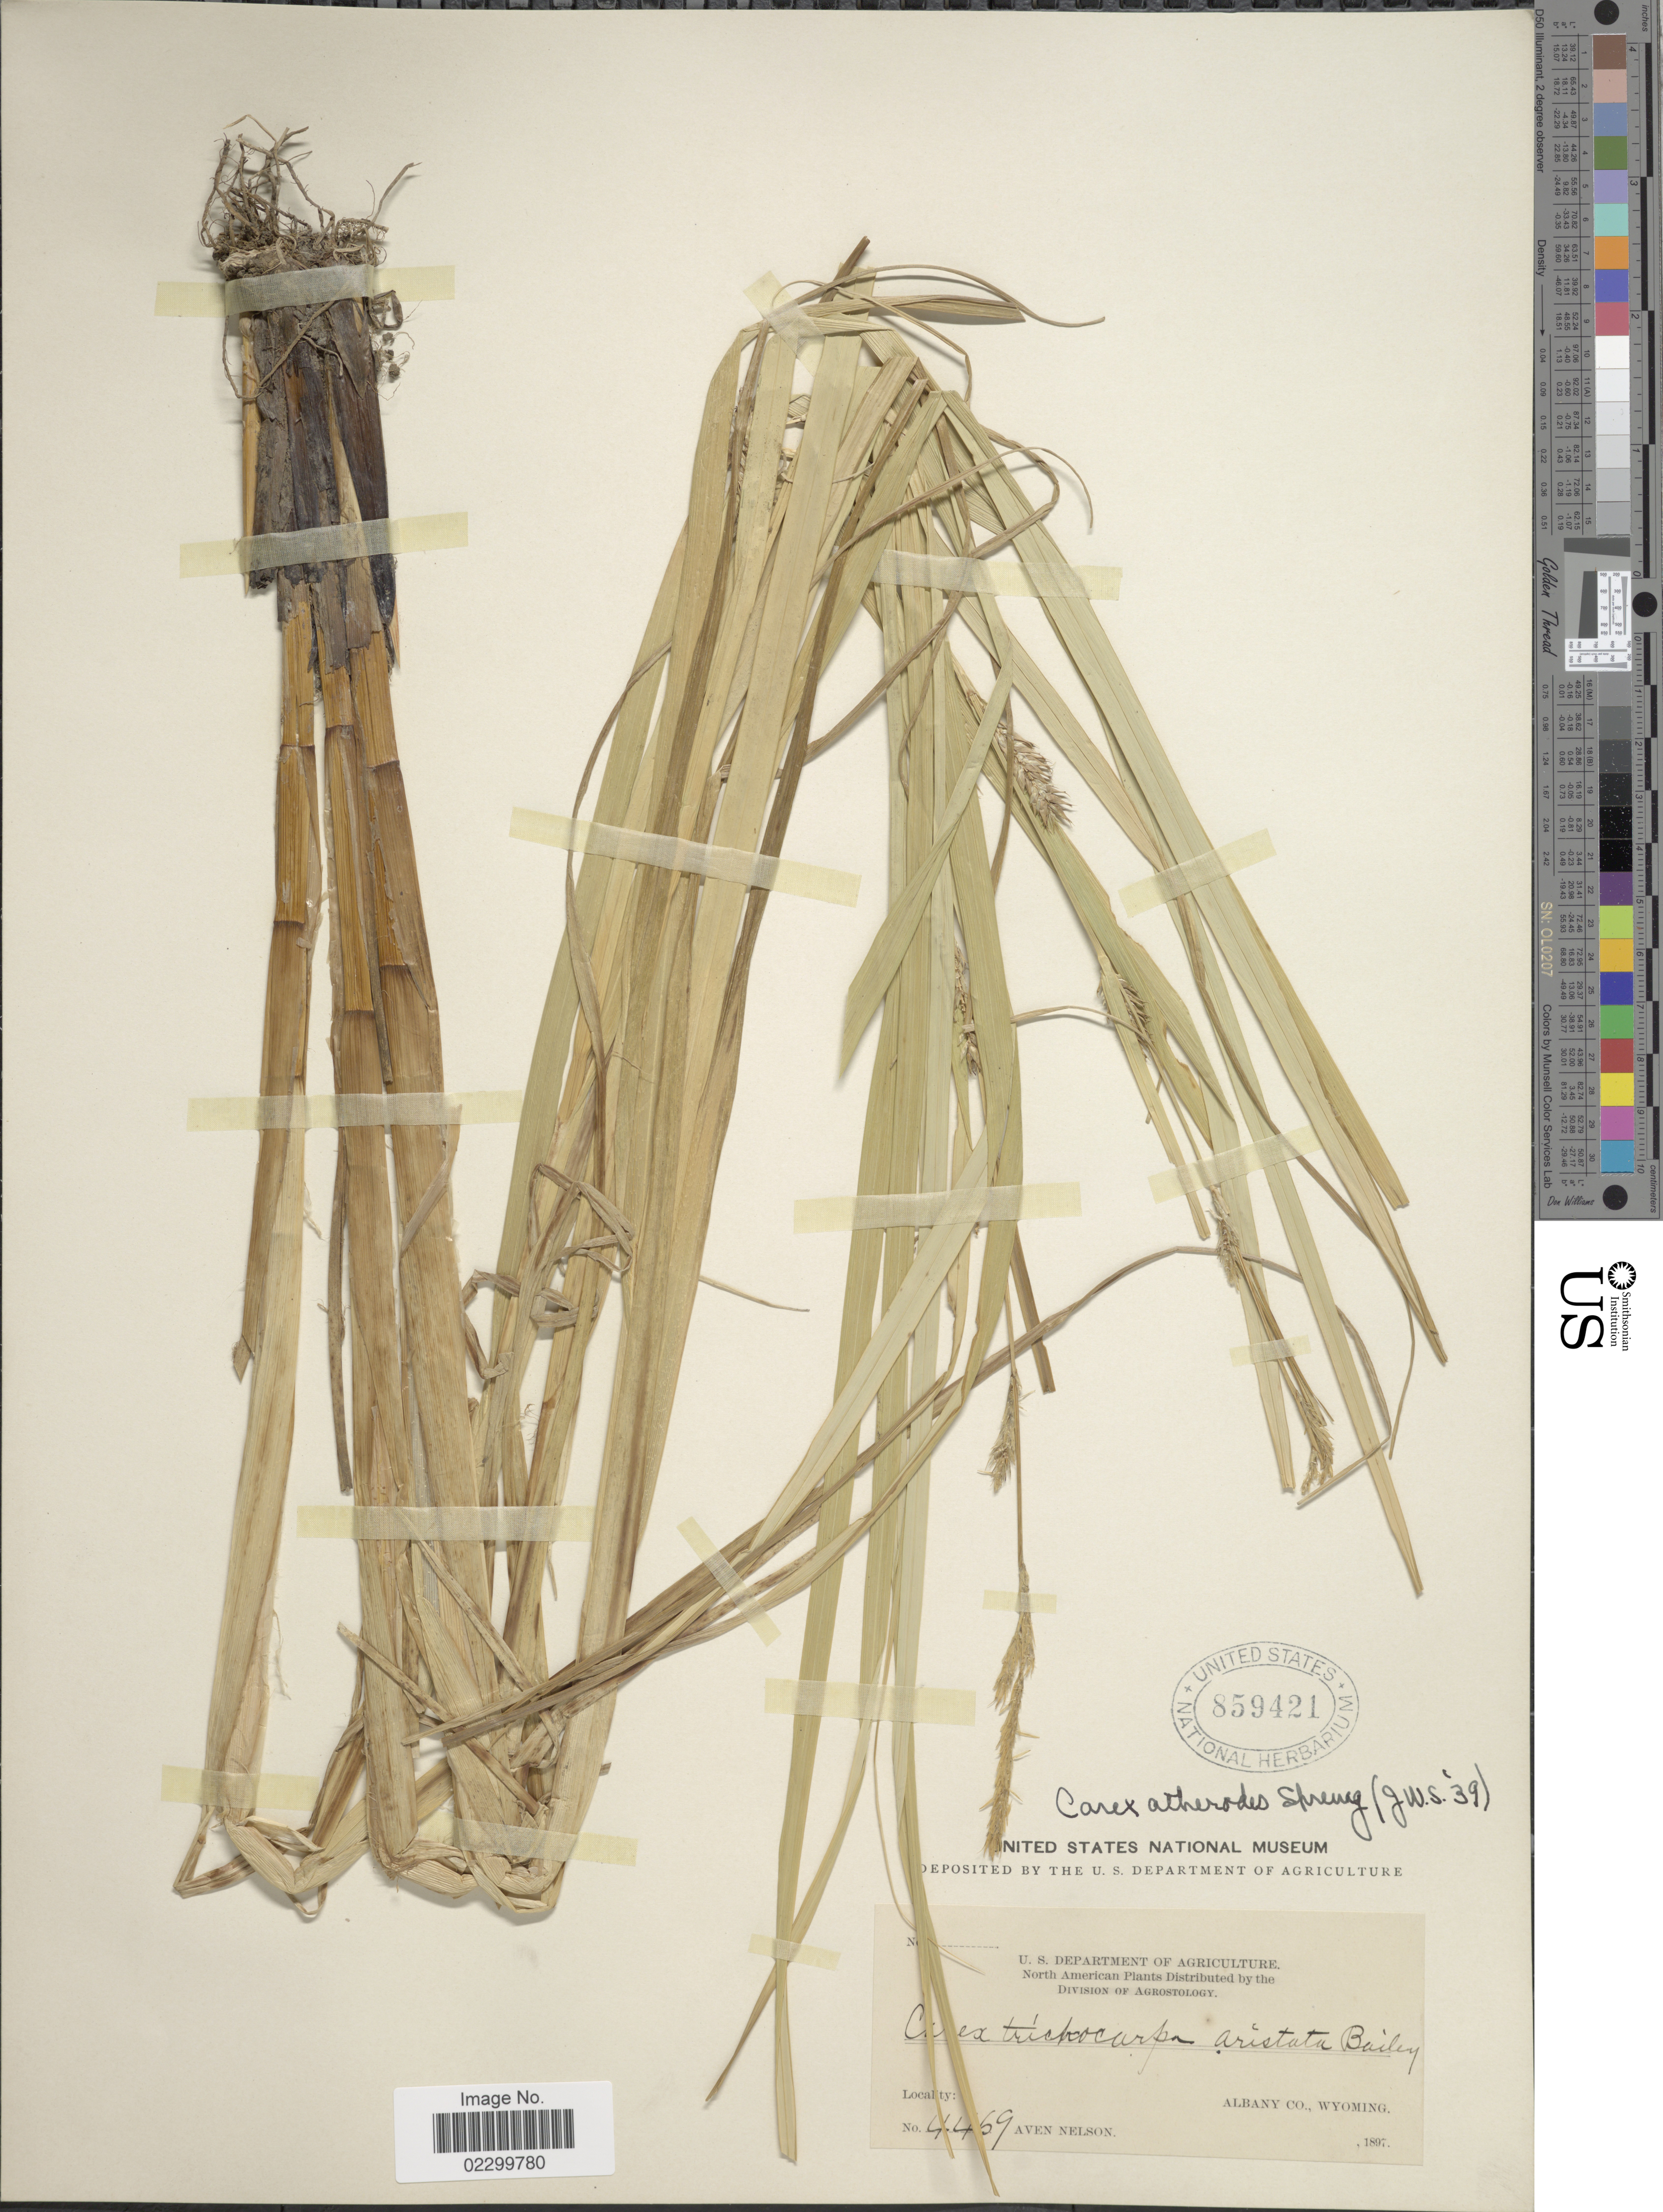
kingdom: Plantae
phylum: Tracheophyta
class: Liliopsida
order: Poales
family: Cyperaceae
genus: Carex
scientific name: Carex atherodes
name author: Spreng.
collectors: A. Nelson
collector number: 4469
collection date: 1897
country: United States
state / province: Wyoming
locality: Albany Co.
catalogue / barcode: US 859421